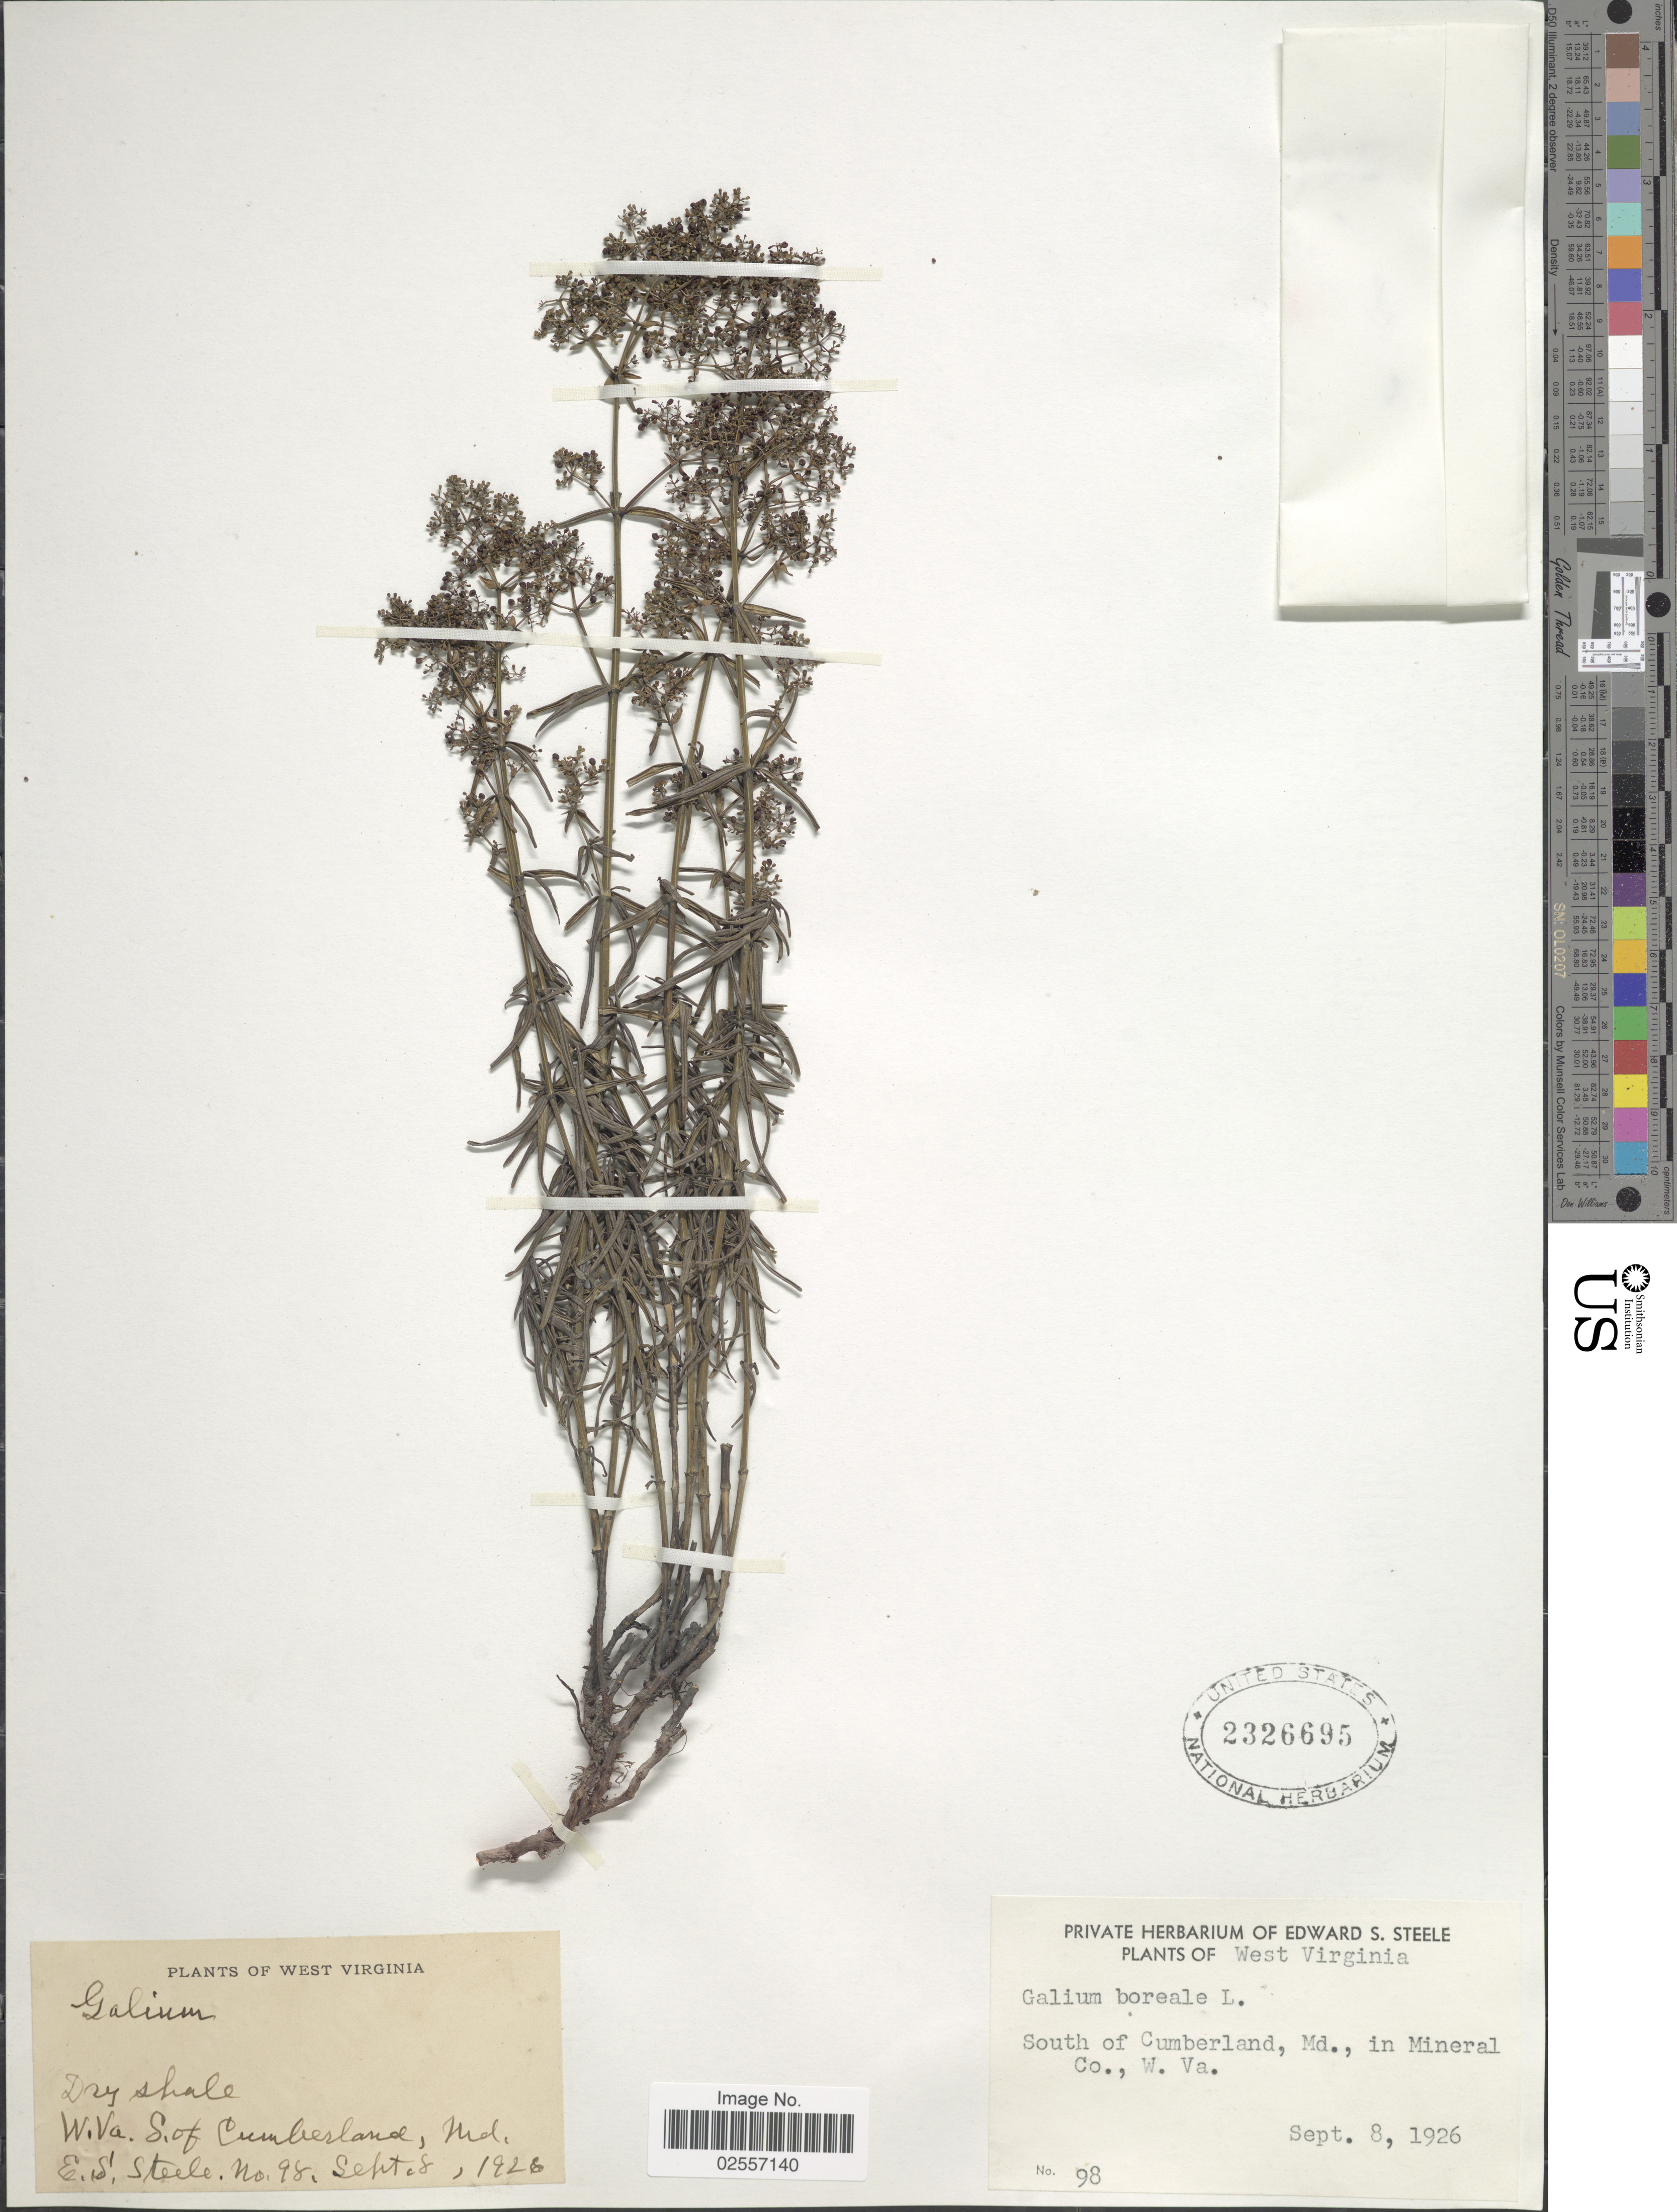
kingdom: Plantae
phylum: Tracheophyta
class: Magnoliopsida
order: Gentianales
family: Rubiaceae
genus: Galium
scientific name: Galium boreale L.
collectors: E. Steele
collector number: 98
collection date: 1926-09-08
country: United States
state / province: West Virginia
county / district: Mineral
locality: South of Cumberland, Md., in Mineral Co.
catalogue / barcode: US 2326695